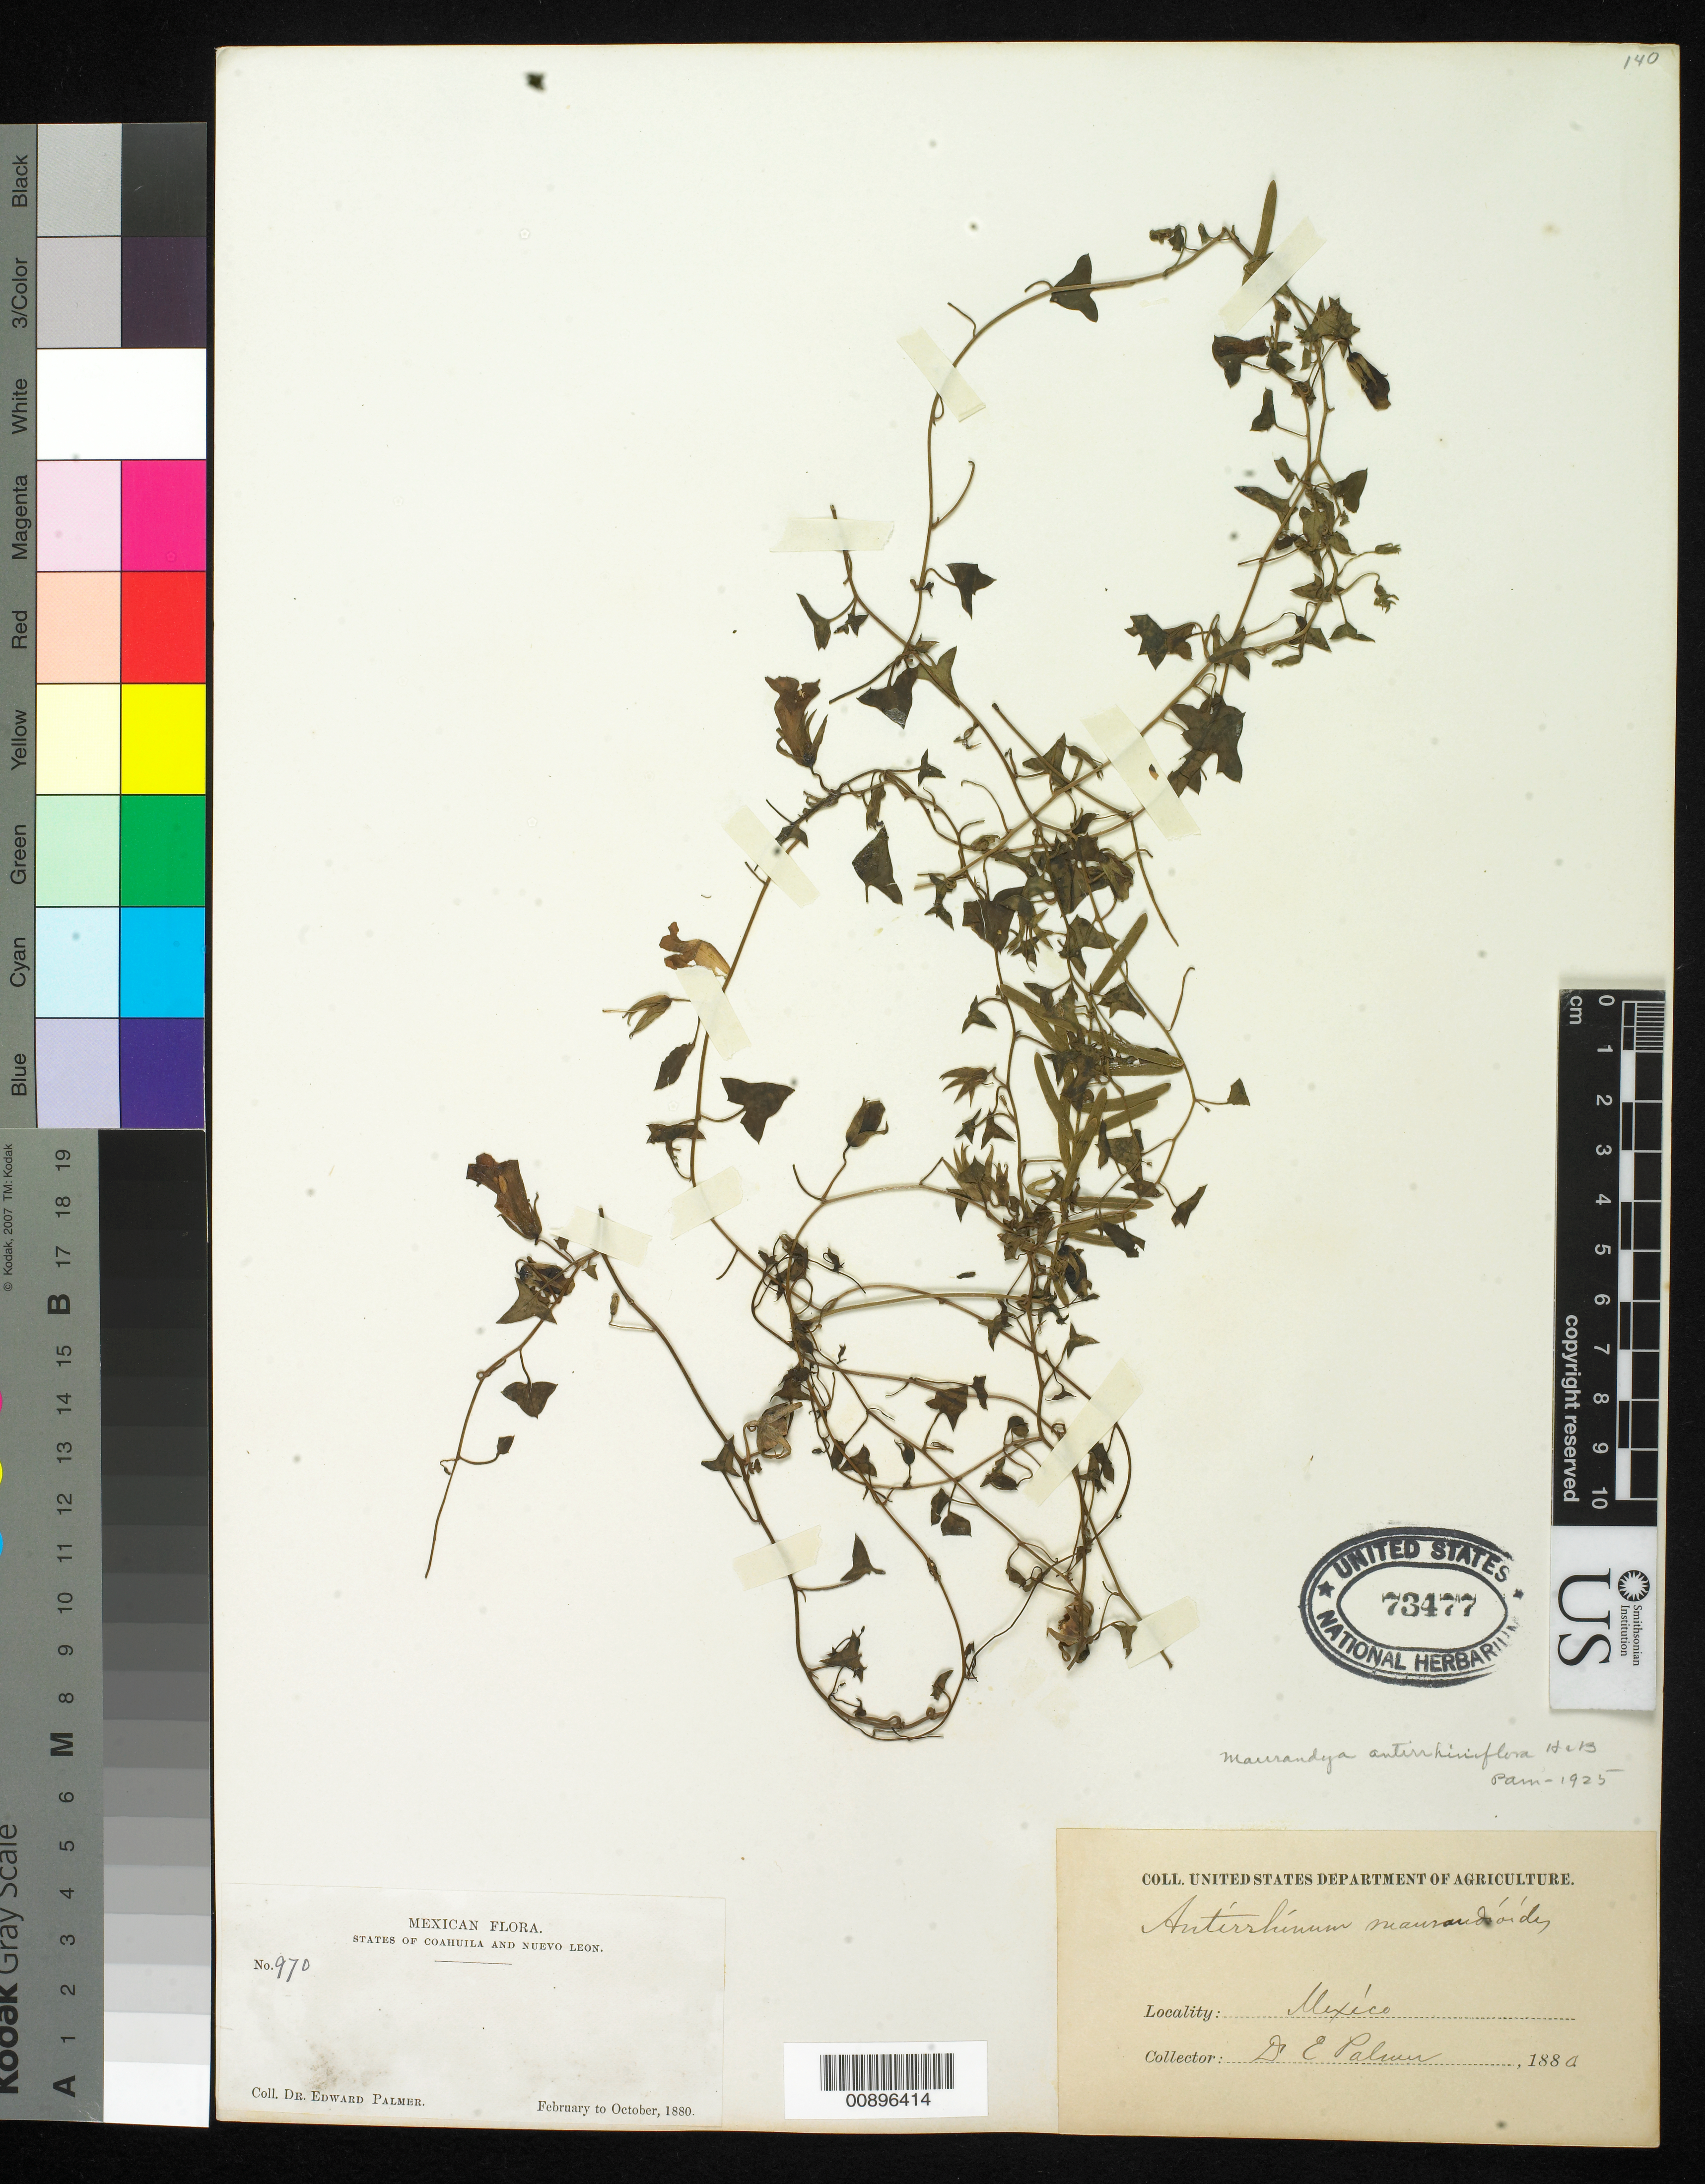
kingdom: Plantae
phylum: Tracheophyta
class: Magnoliopsida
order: Lamiales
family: Plantaginaceae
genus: Maurandya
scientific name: Maurandya antirrhiniflora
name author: Humb. & Bonpl. ex Willd.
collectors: E. Palmer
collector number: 970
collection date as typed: Feb 1880 to -- Oct 1880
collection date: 1880-02/1880-10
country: Mexico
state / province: Coahuila / Nuevo León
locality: States of Coahuila and Nuevo León.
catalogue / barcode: US 73477